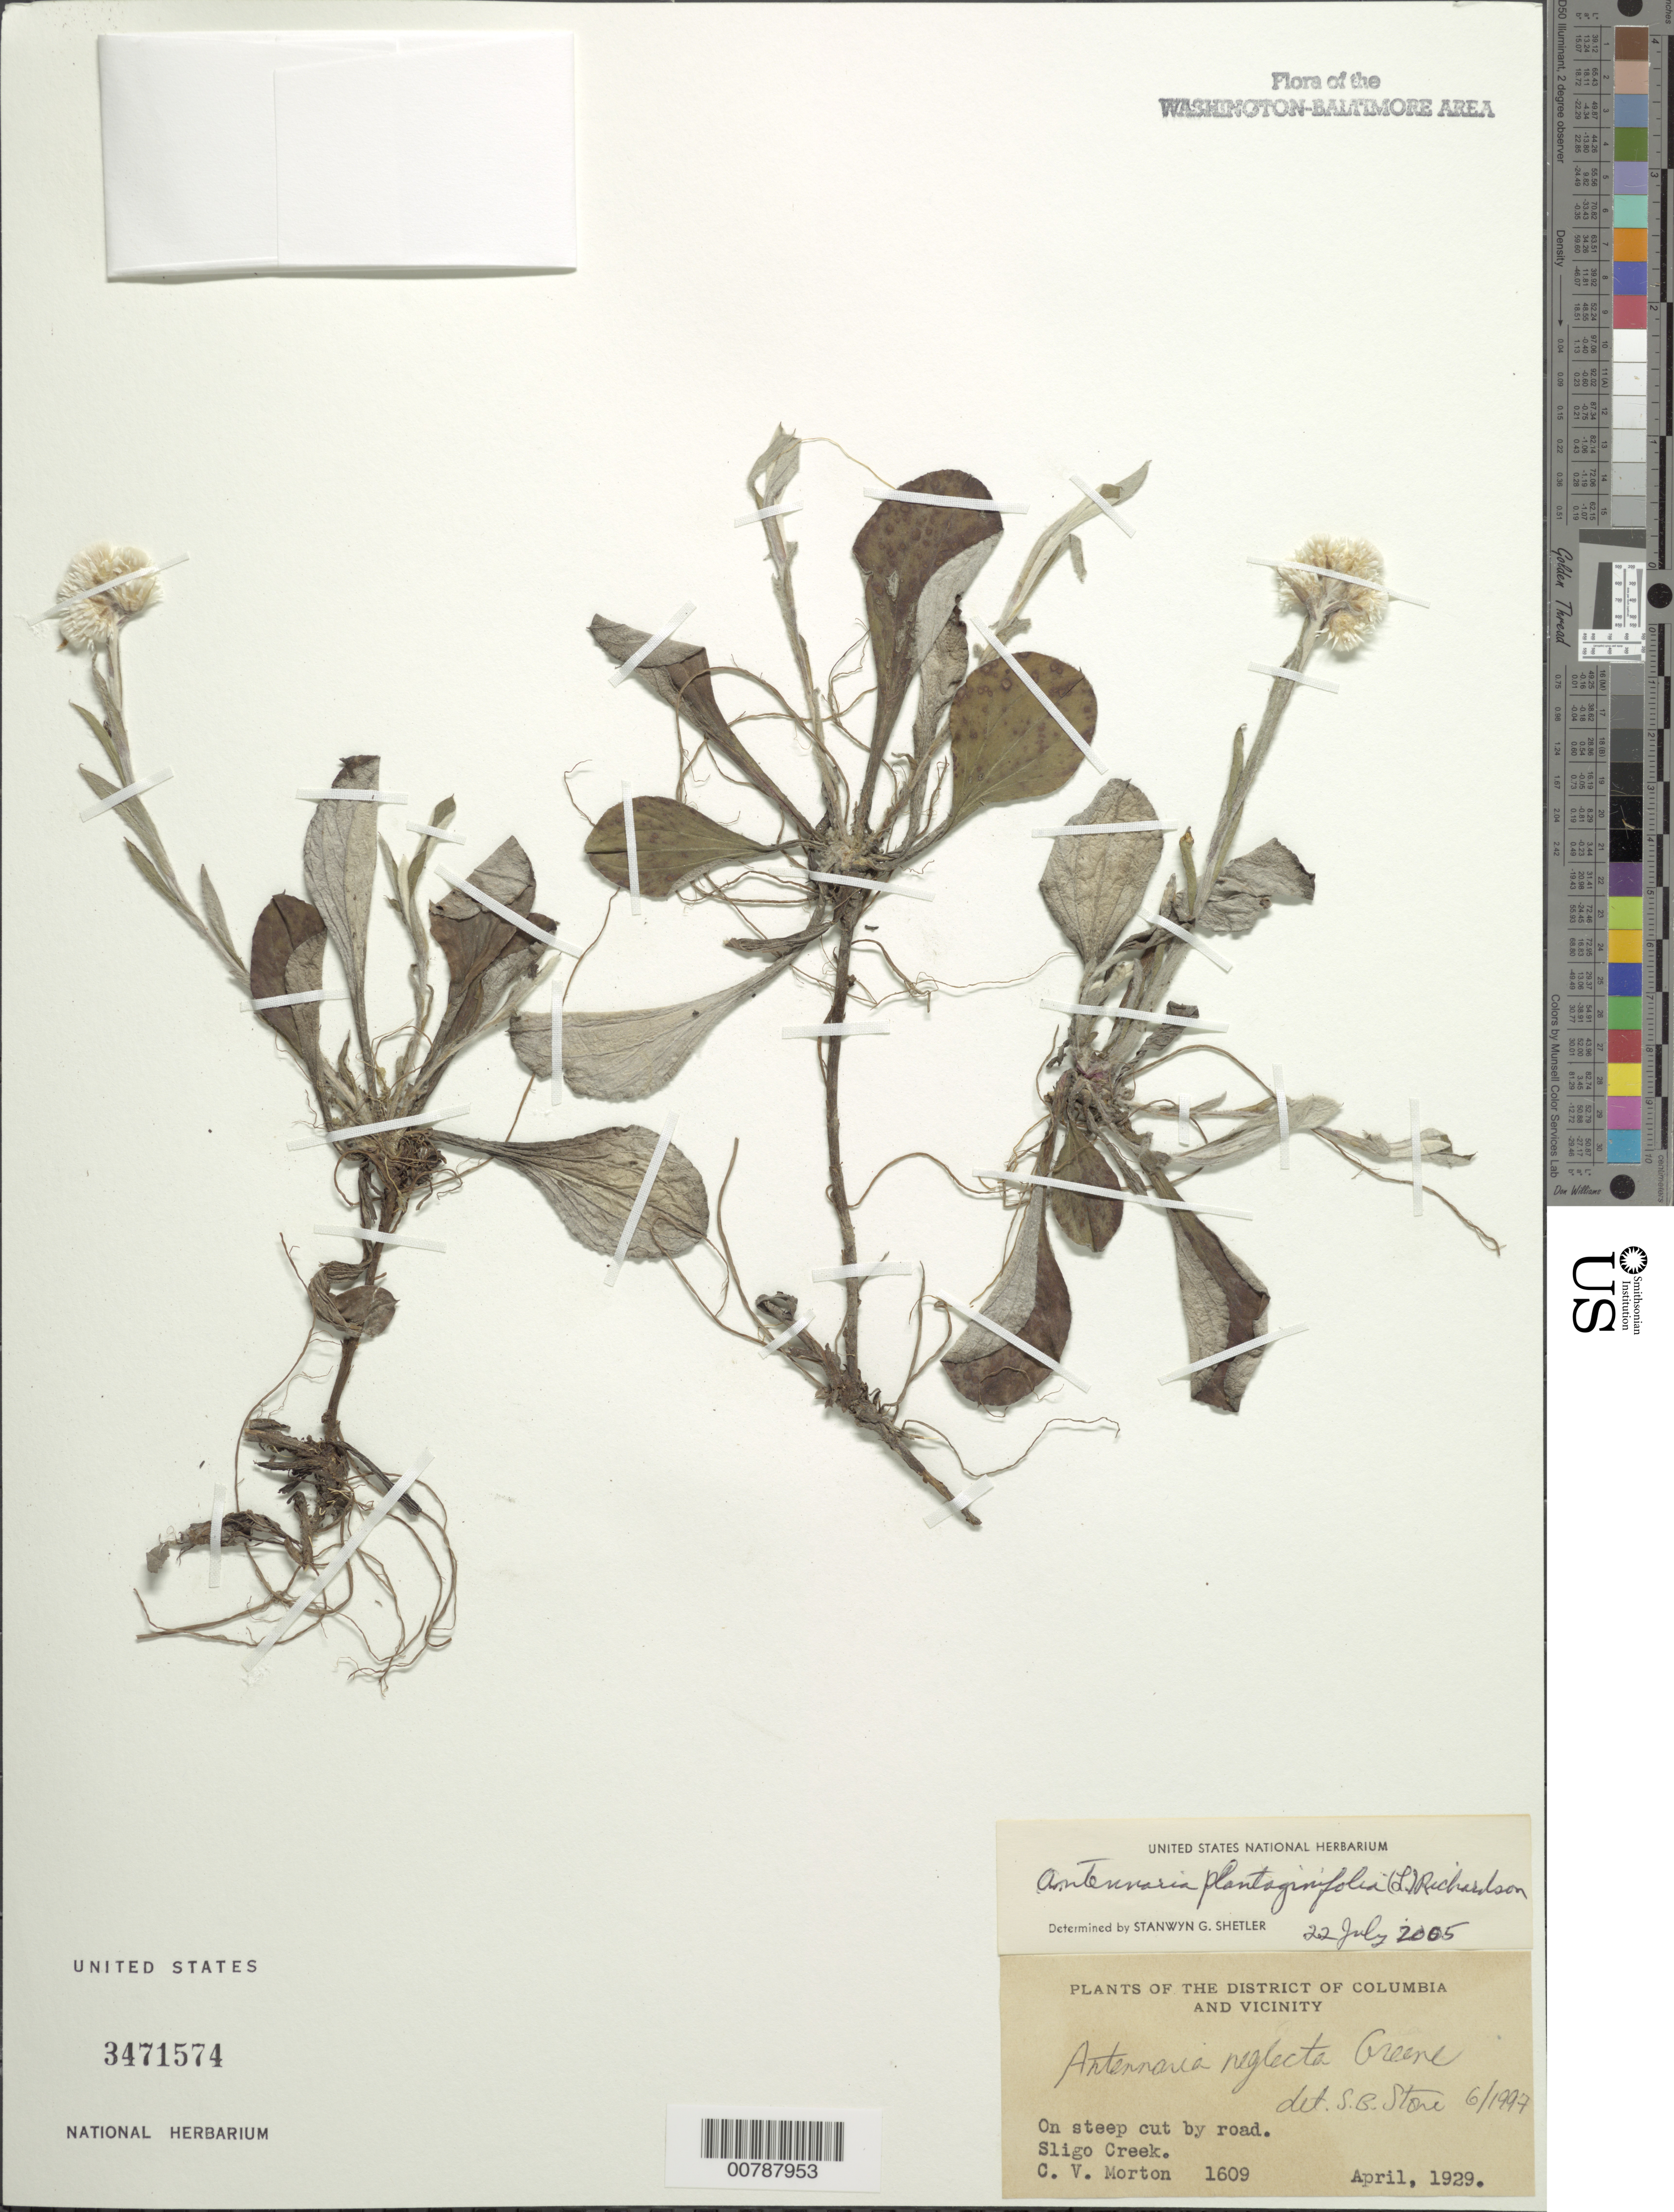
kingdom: Plantae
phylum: Tracheophyta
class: Magnoliopsida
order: Asterales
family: Asteraceae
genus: Antennaria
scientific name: Antennaria plantaginifolia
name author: (L.) Richardson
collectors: C. V. Morton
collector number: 1609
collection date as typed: Apr 1929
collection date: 1929-04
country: United States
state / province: District of Columbia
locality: Sligo Creek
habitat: On steep cut by road.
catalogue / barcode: US 3471574